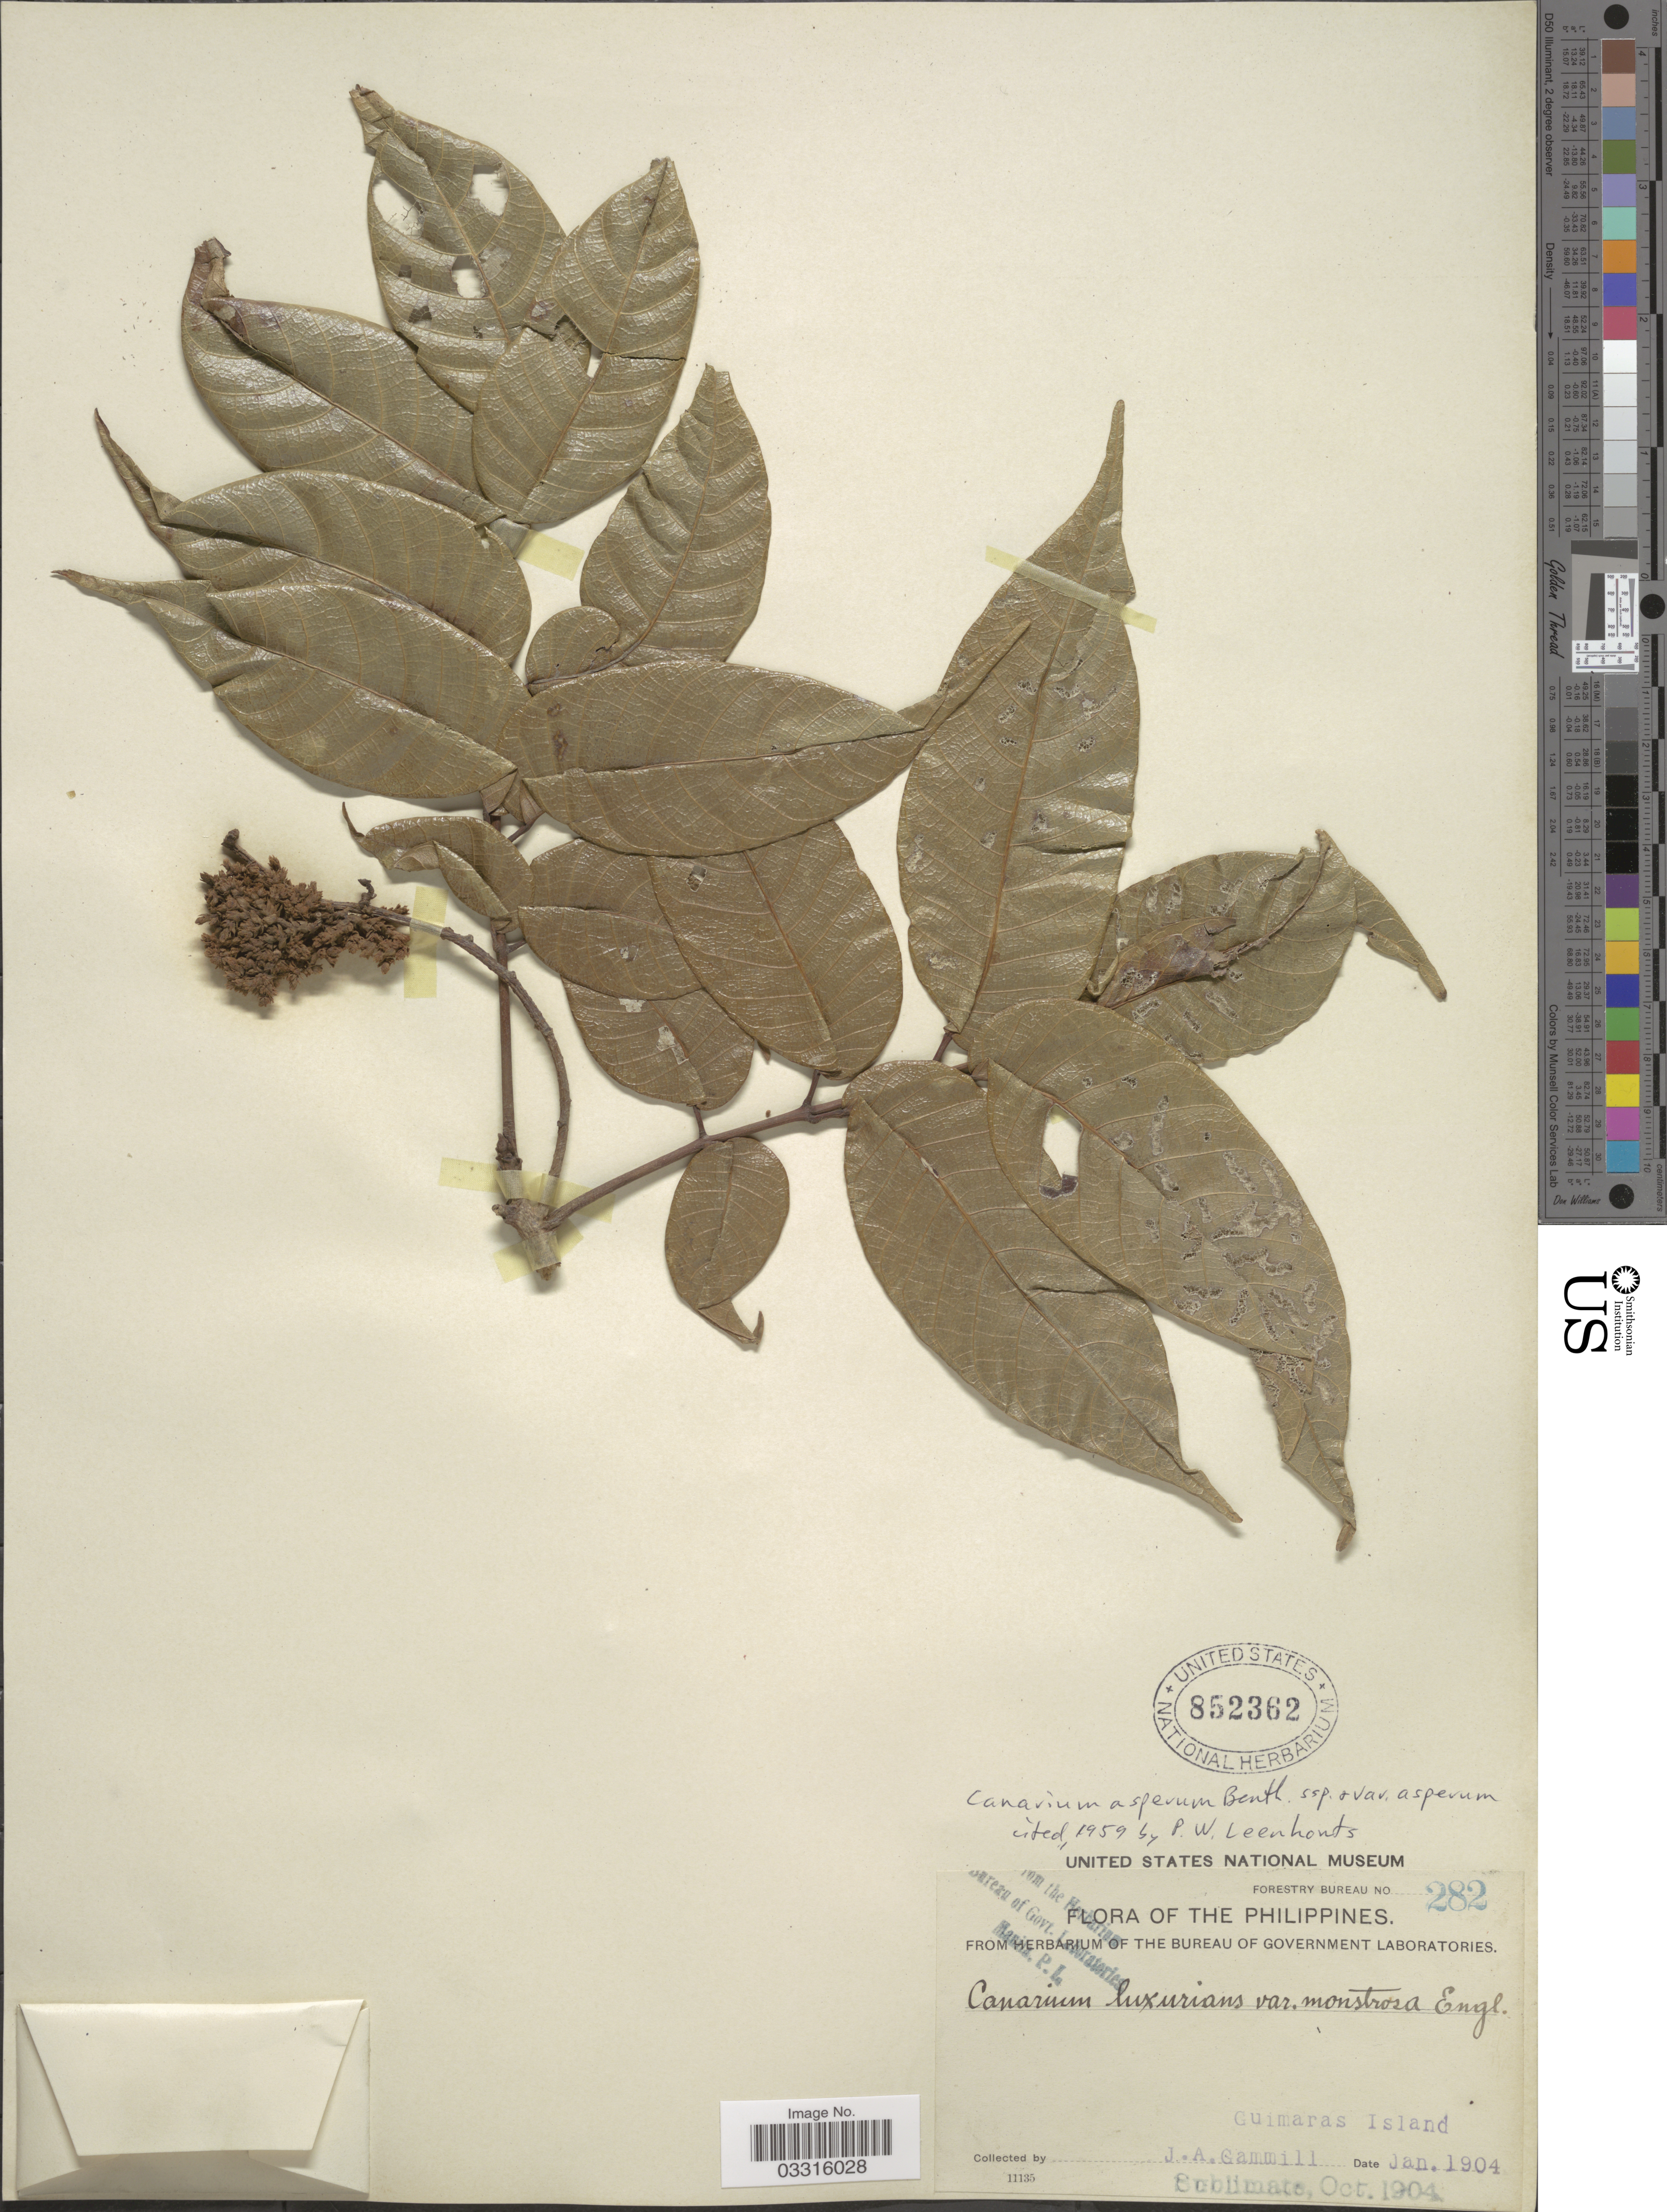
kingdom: Plantae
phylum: Tracheophyta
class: Magnoliopsida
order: Sapindales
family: Burseraceae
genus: Canarium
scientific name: Canarium asperum subsp. asperum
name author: Benth.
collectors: J. Gammill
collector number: Forestry Bureau 282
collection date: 1904-01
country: Philippines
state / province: Western Visayas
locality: Guimaras Island.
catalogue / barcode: US 852362